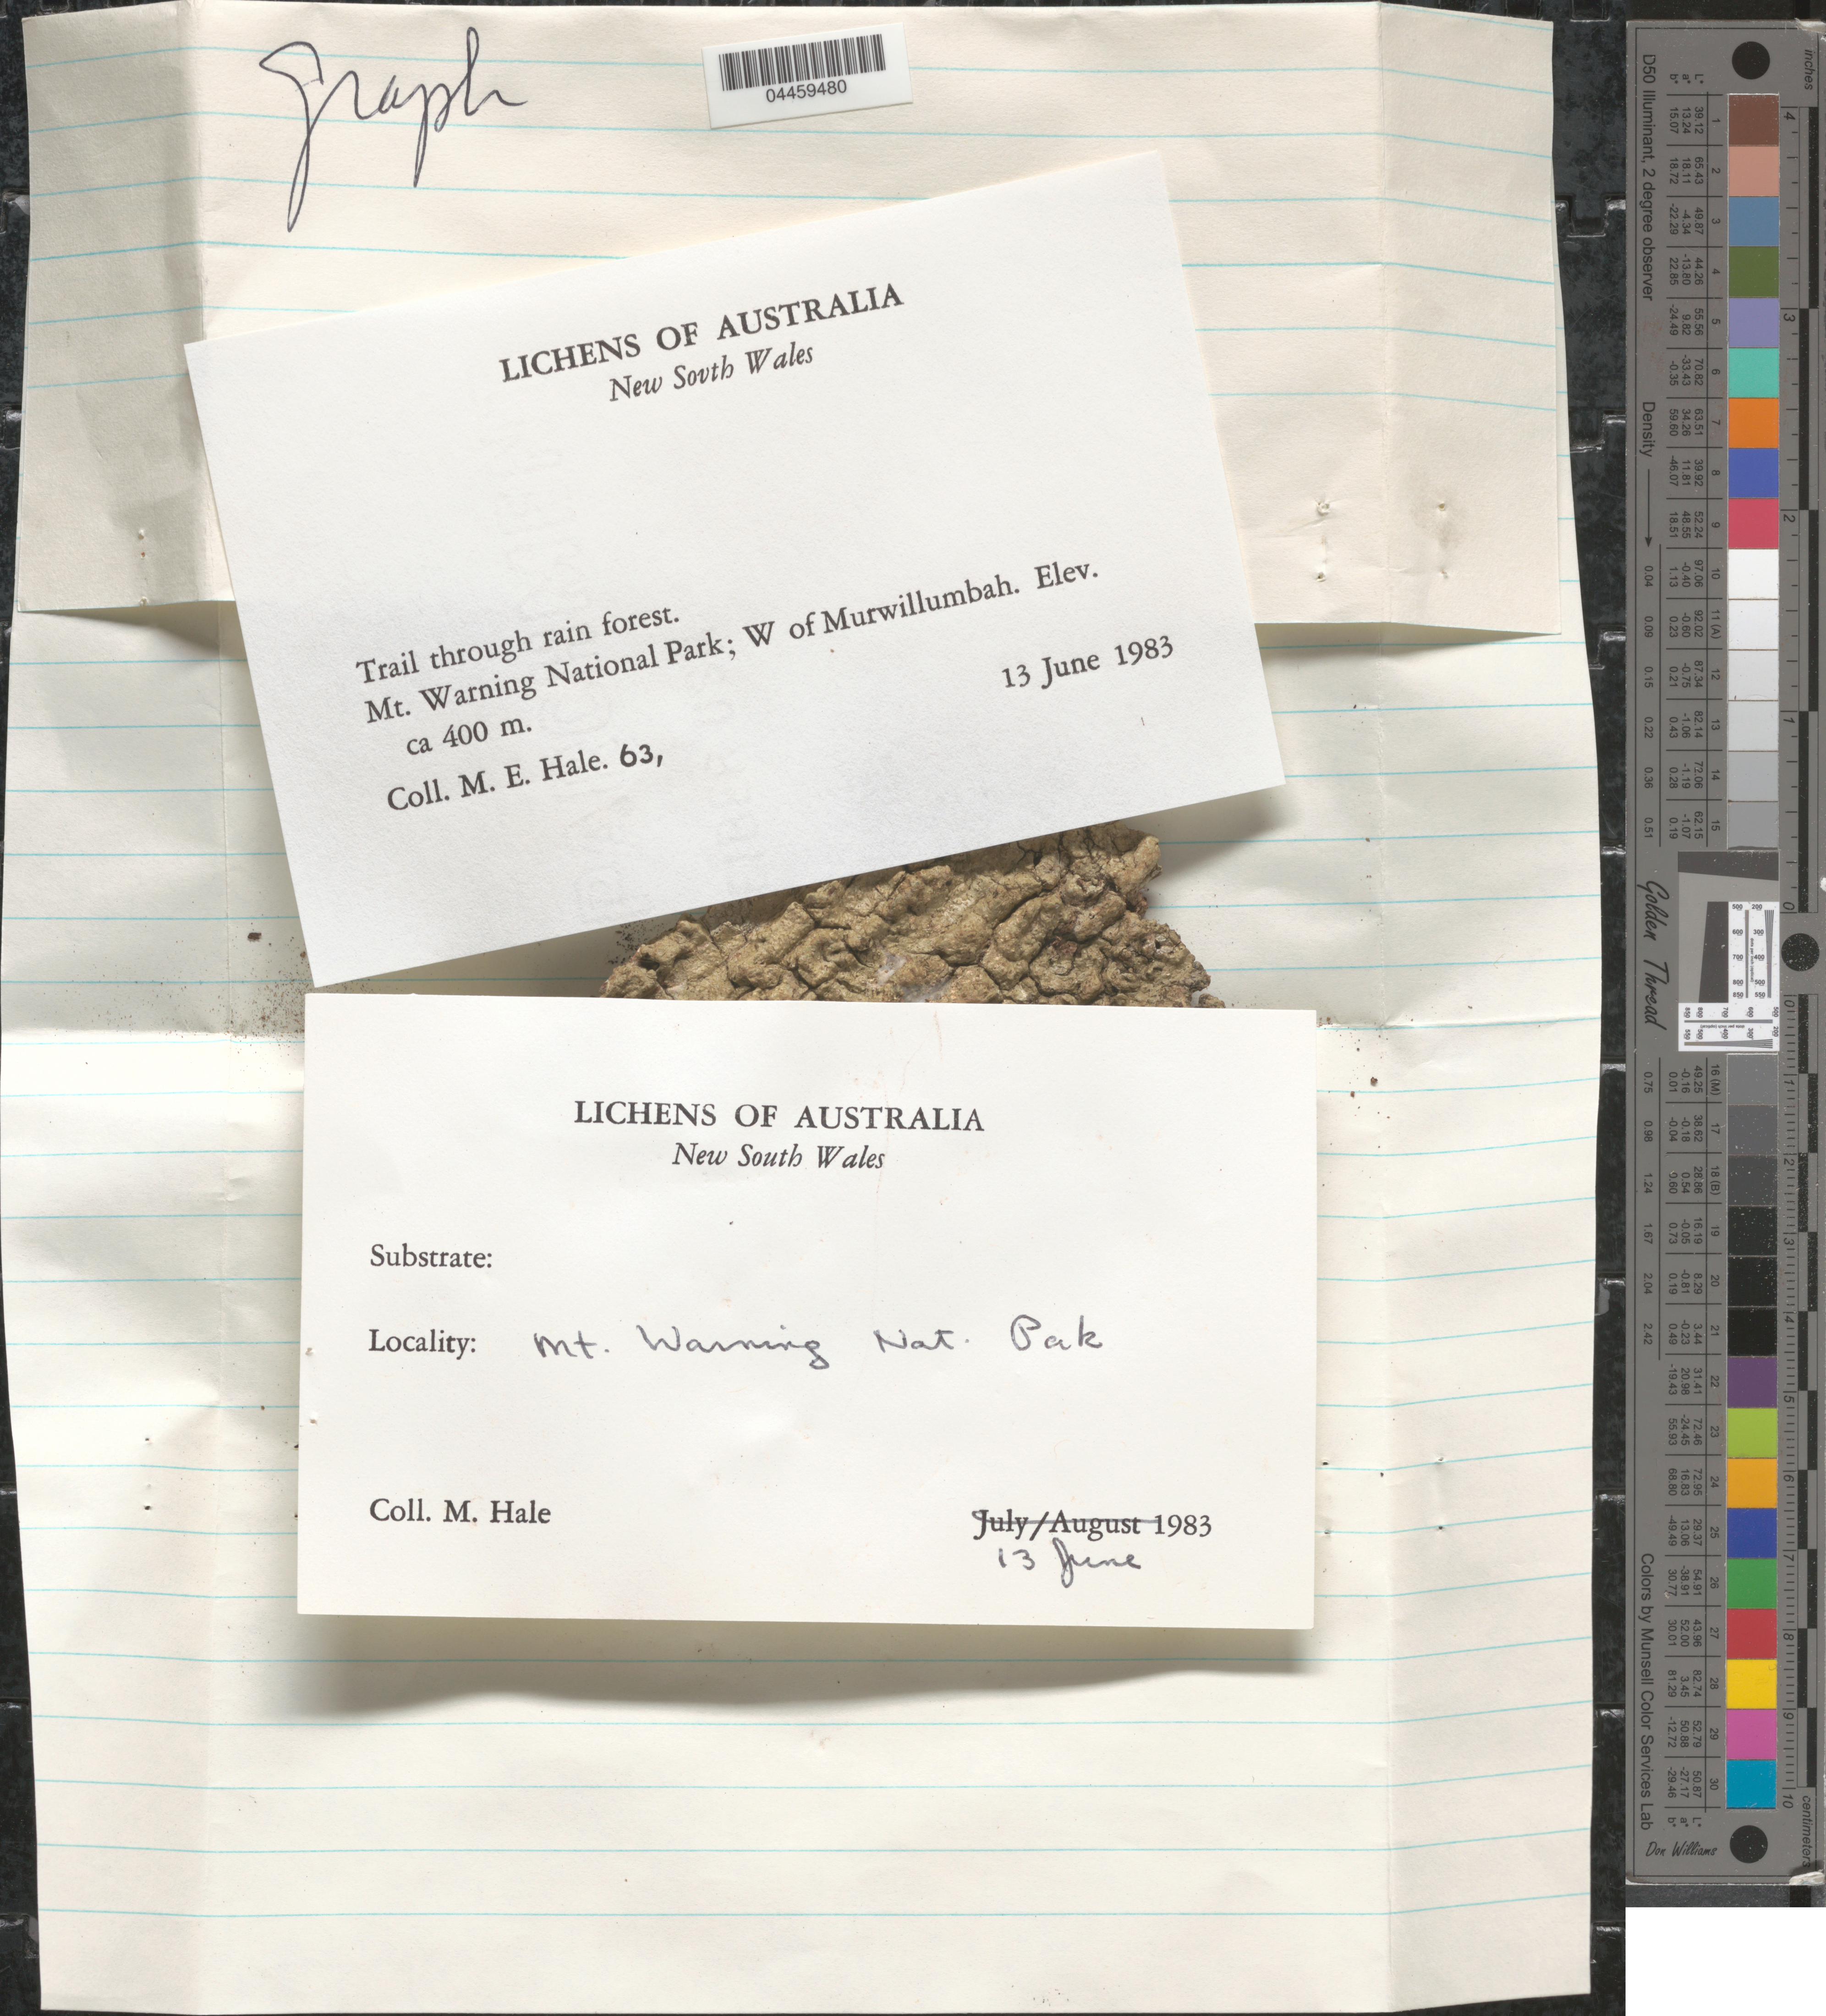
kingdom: Fungi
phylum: Ascomycota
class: Lecanoromycetes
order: Ostropales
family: Graphidaceae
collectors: M. Hale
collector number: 63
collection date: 1983-06-13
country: Australia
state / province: New South Wales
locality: Trail through rain forest. Mt. Warning National Park; W. of Murwillumbah.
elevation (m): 400